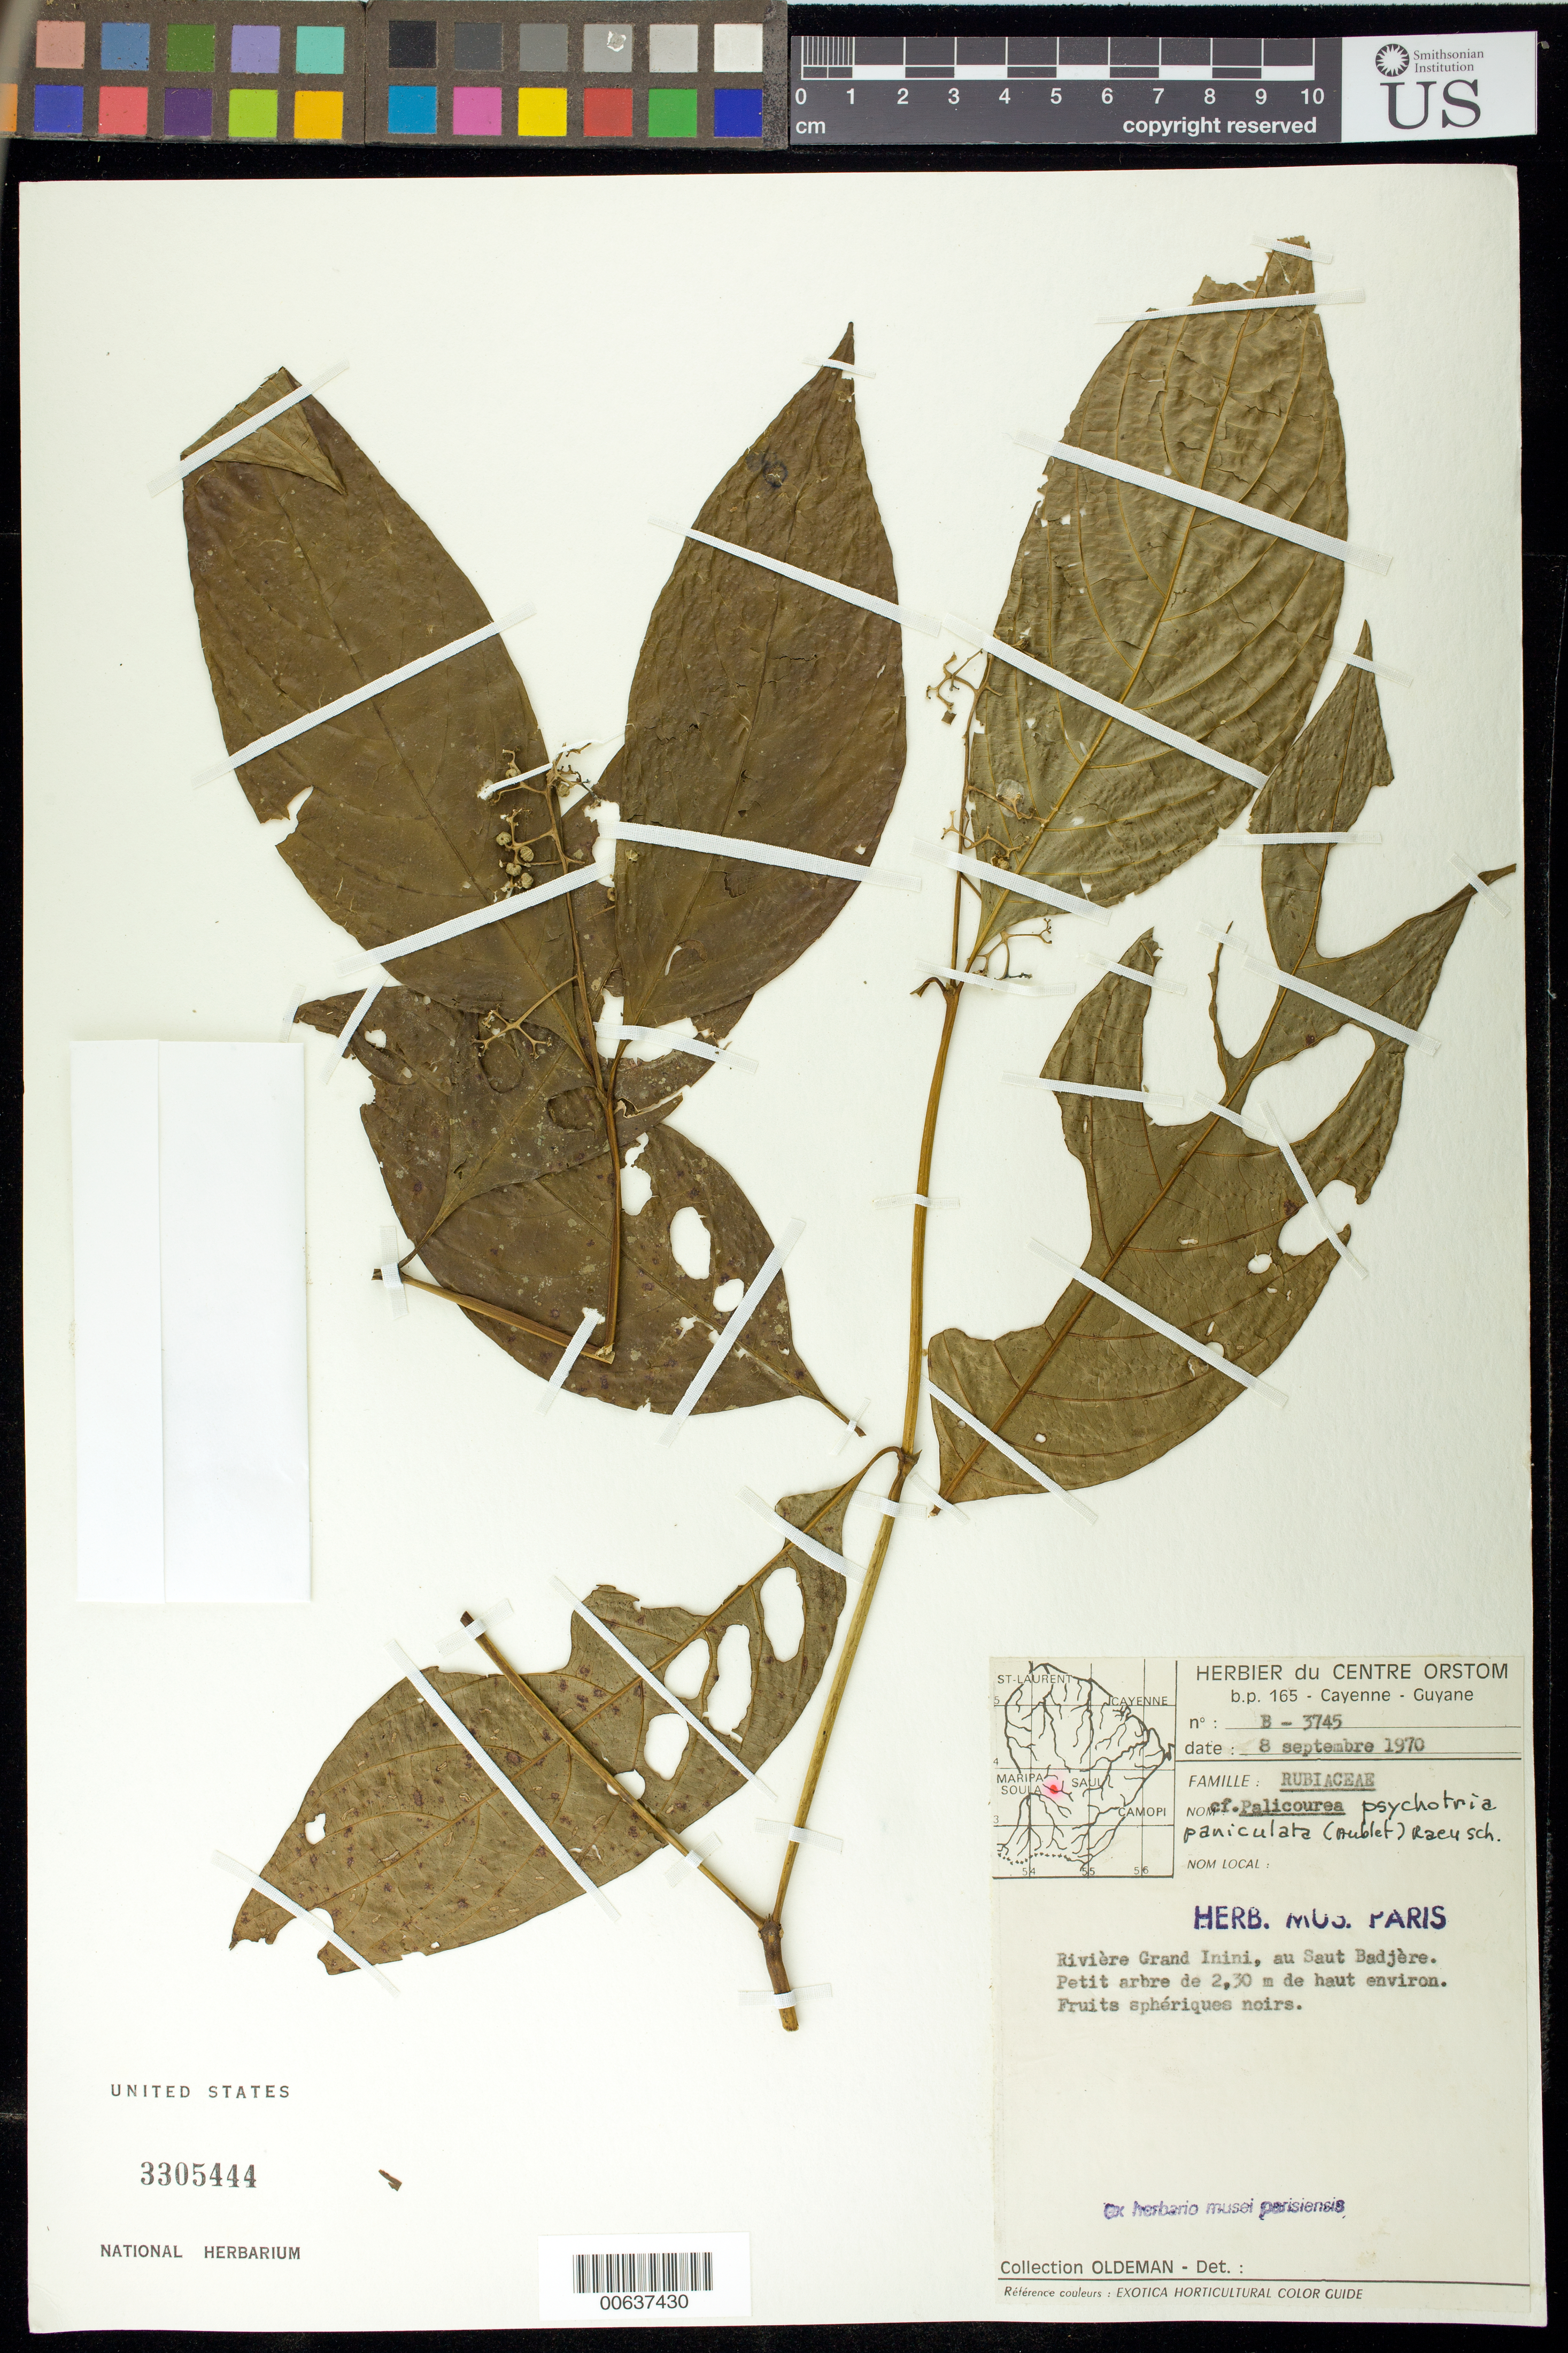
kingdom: Plantae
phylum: Tracheophyta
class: Magnoliopsida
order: Gentianales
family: Rubiaceae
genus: Palicourea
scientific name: Palicourea aubletii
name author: Delprete & J.H. Kirkbr.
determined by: Kirkbride, J. H., Jr.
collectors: R. Oldeman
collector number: B 3745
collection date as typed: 8-Sep-70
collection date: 1970-09-08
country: French Guiana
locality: Rivière Grand Inini, au Saut Badjère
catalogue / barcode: US 3305444